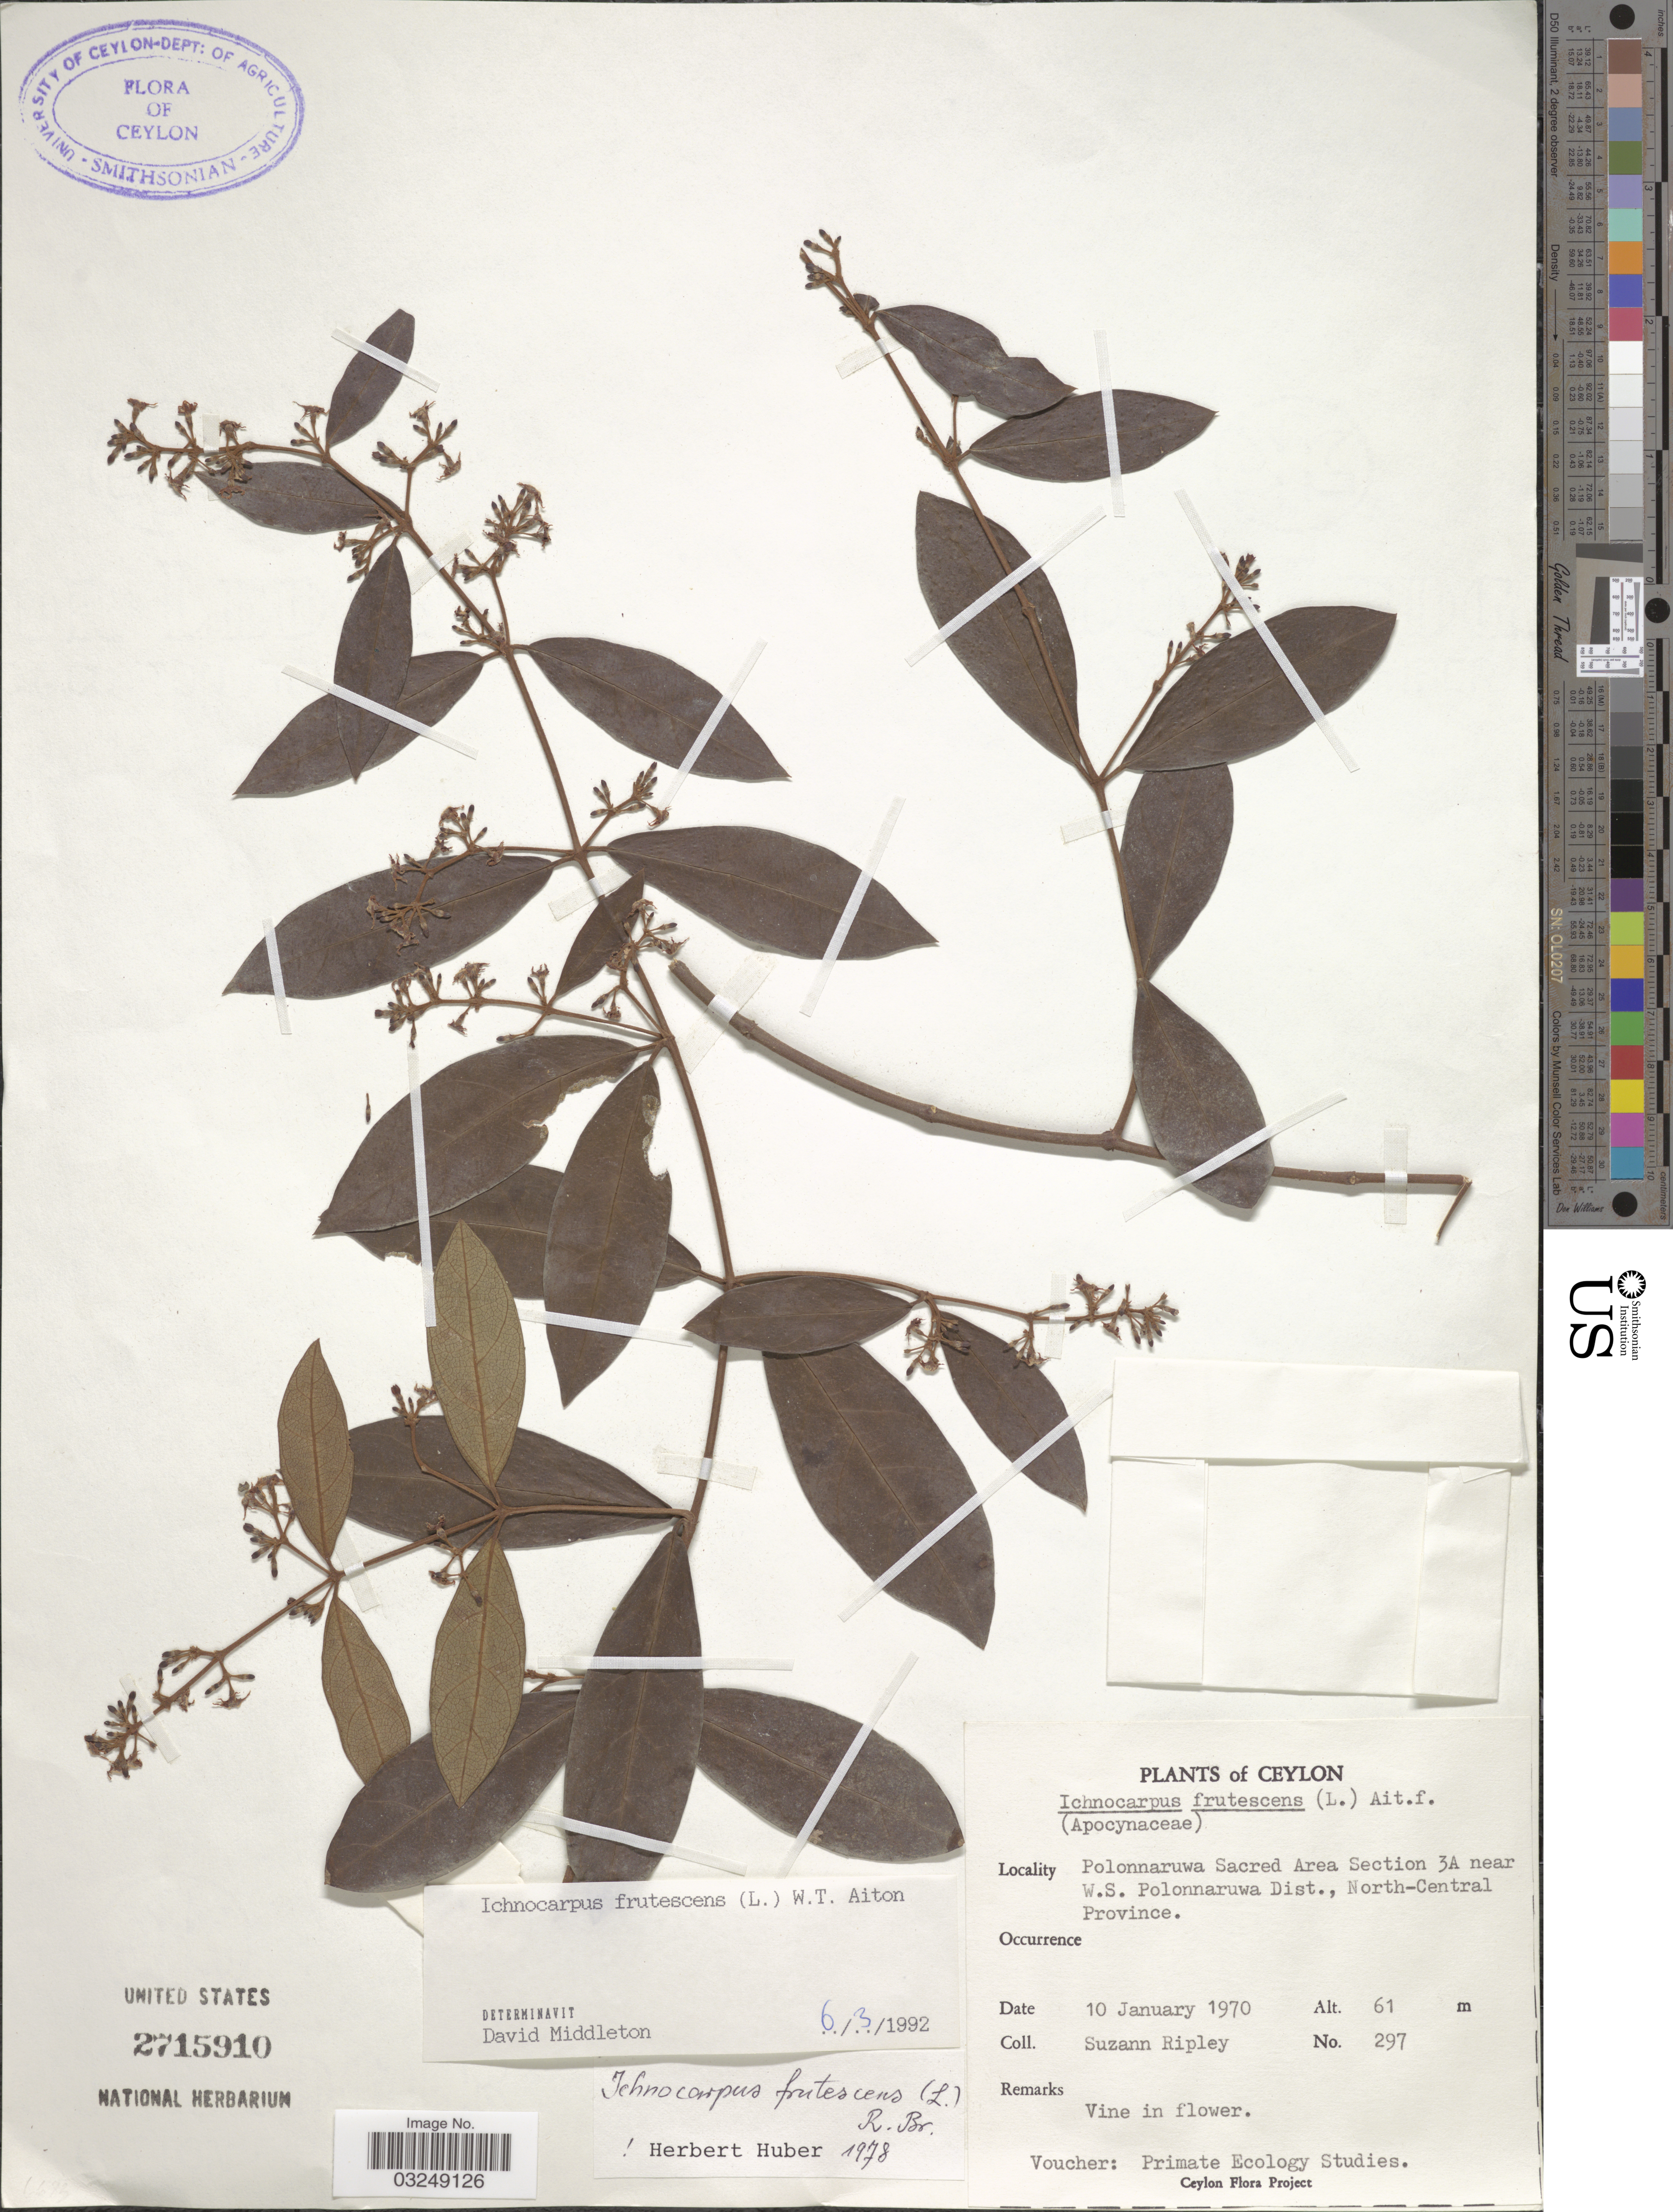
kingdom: Plantae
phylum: Tracheophyta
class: Magnoliopsida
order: Gentianales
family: Apocynaceae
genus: Ichnocarpus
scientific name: Ichnocarpus frutescens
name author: (L.) W.T. Aiton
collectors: S. Ripley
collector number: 297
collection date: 1970-01-10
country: Sri Lanka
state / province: North Central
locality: Ceylon. Polonnaruwa Sacred Area Section 3A near W.S. Polonnaruwa Dist.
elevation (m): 61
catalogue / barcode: US 2715910